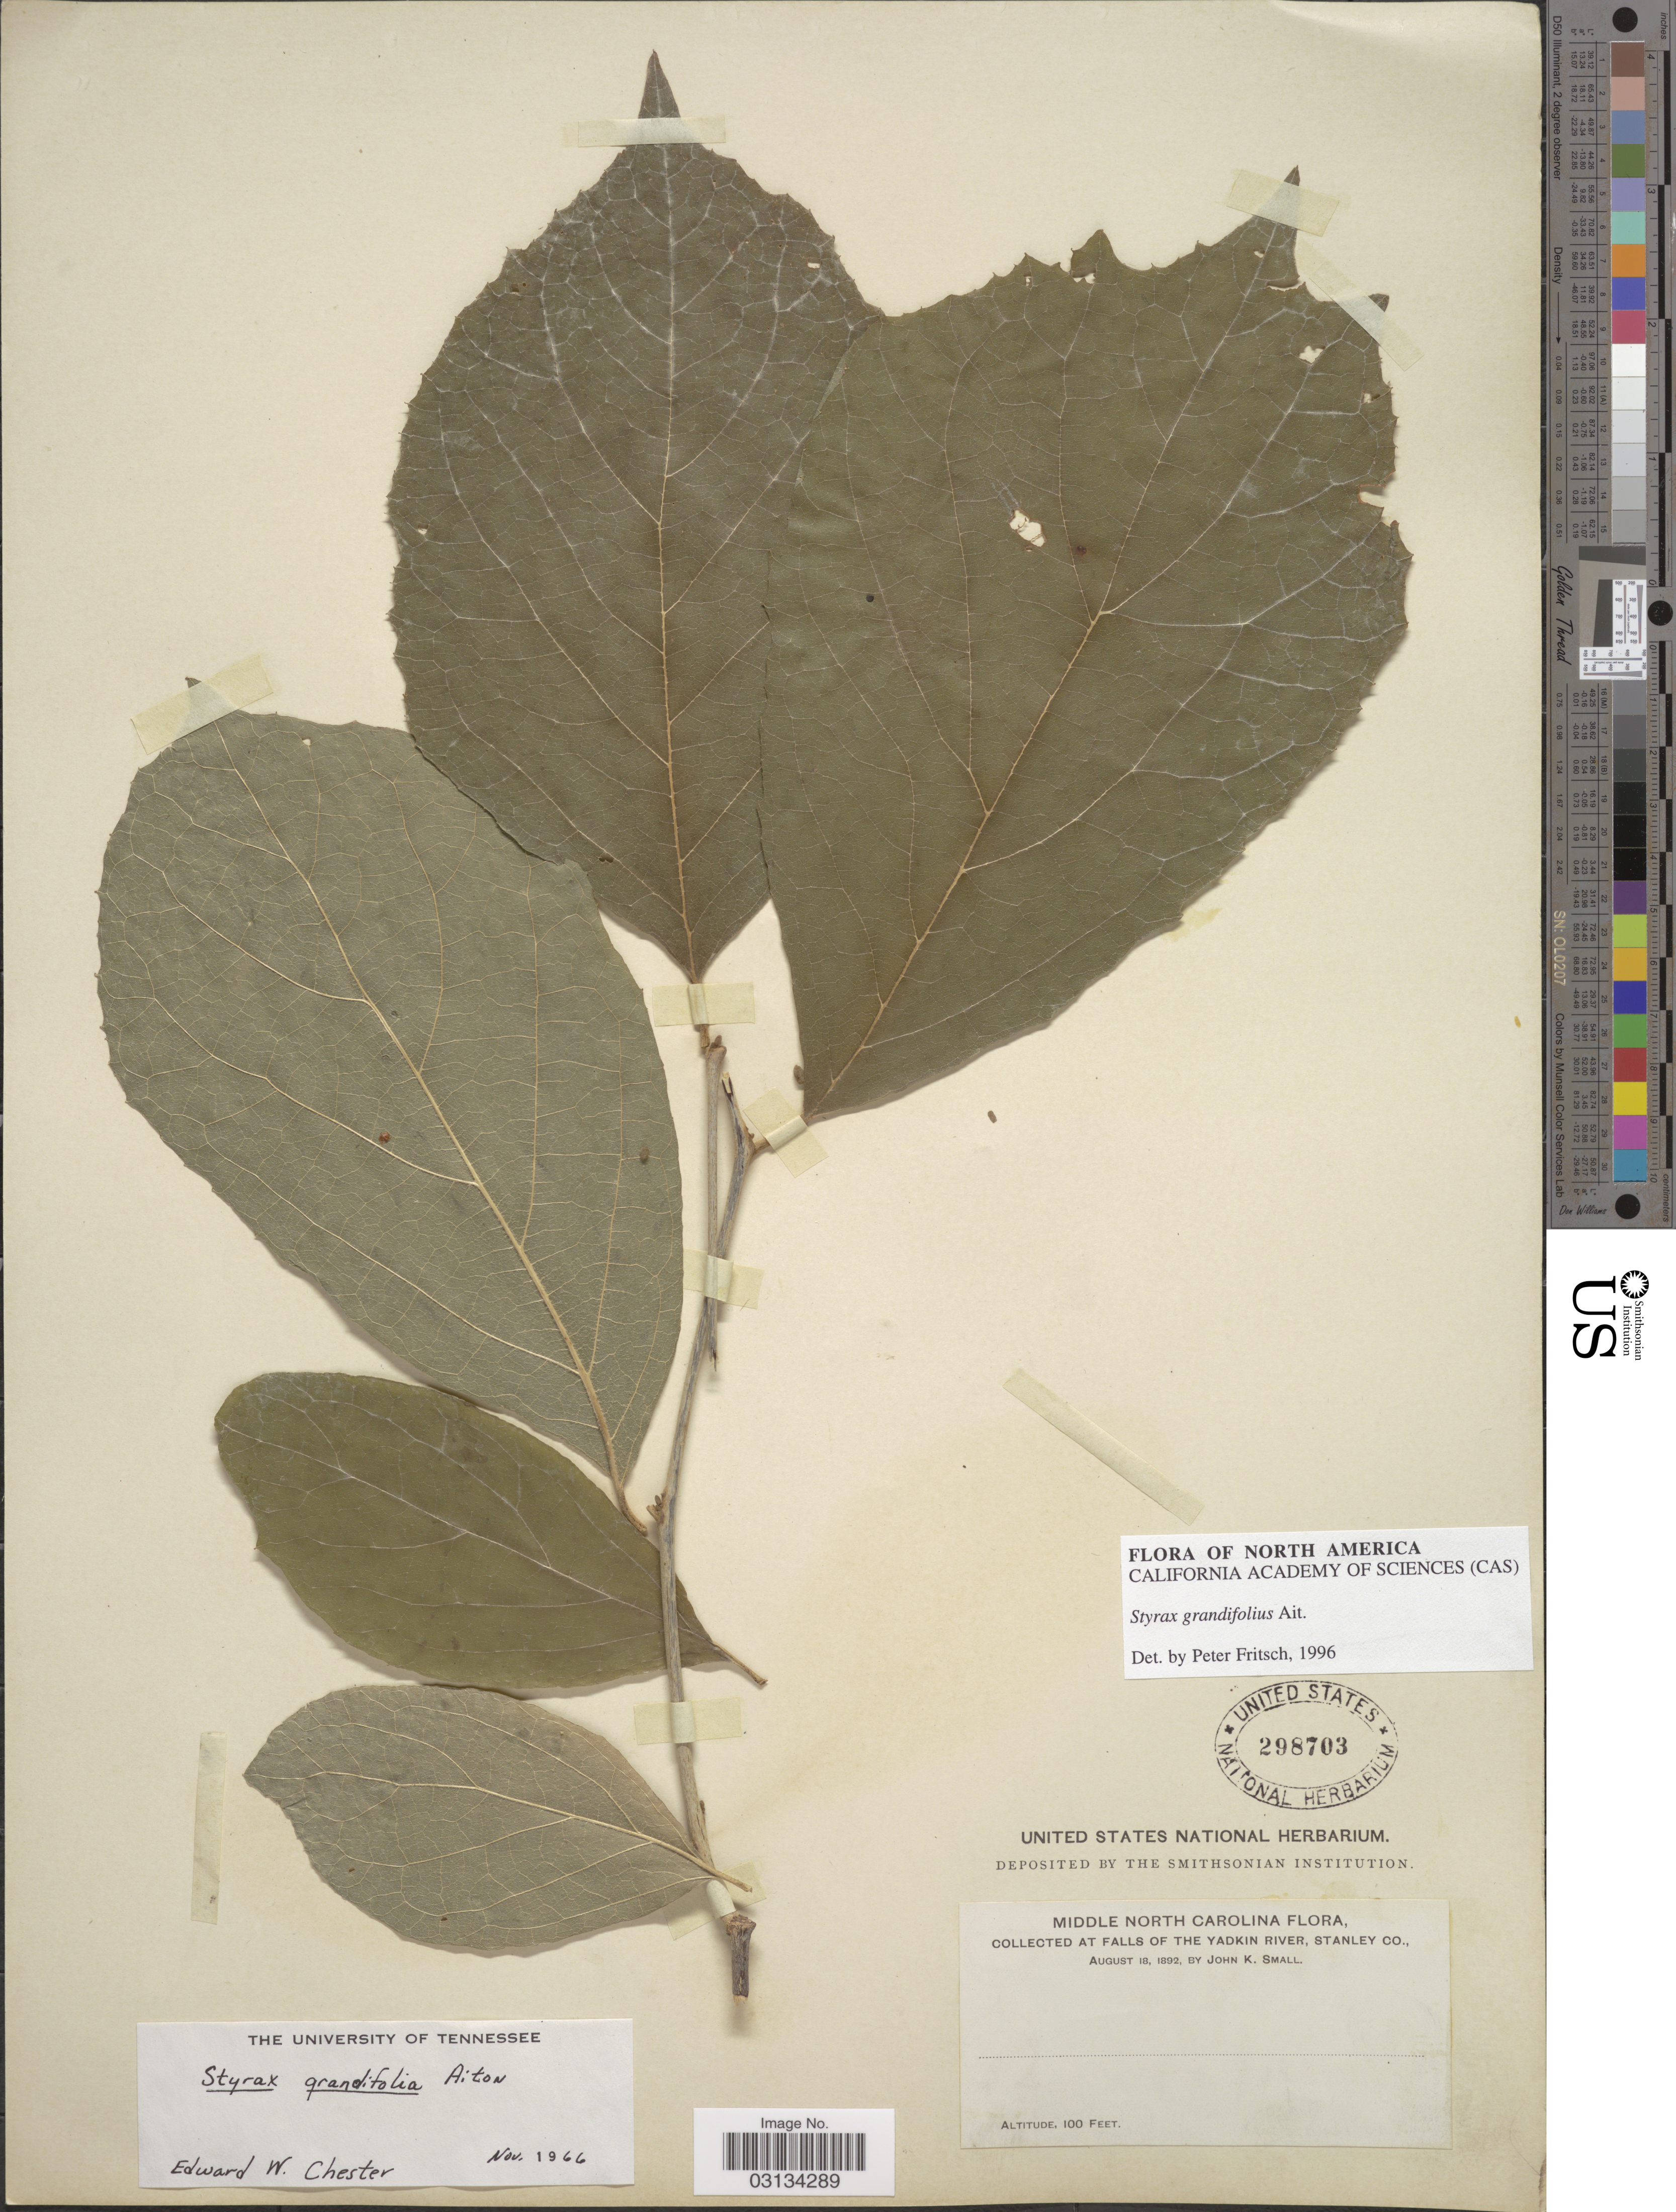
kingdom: Plantae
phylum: Tracheophyta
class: Magnoliopsida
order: Ericales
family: Styracaceae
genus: Styrax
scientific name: Styrax grandifolius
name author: Aiton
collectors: J. K. Small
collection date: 1892-08-18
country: United States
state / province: North Carolina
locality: Middle North Carolina. At Falls of the Yadkin River, Stanley Co.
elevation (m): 30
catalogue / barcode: US 298703